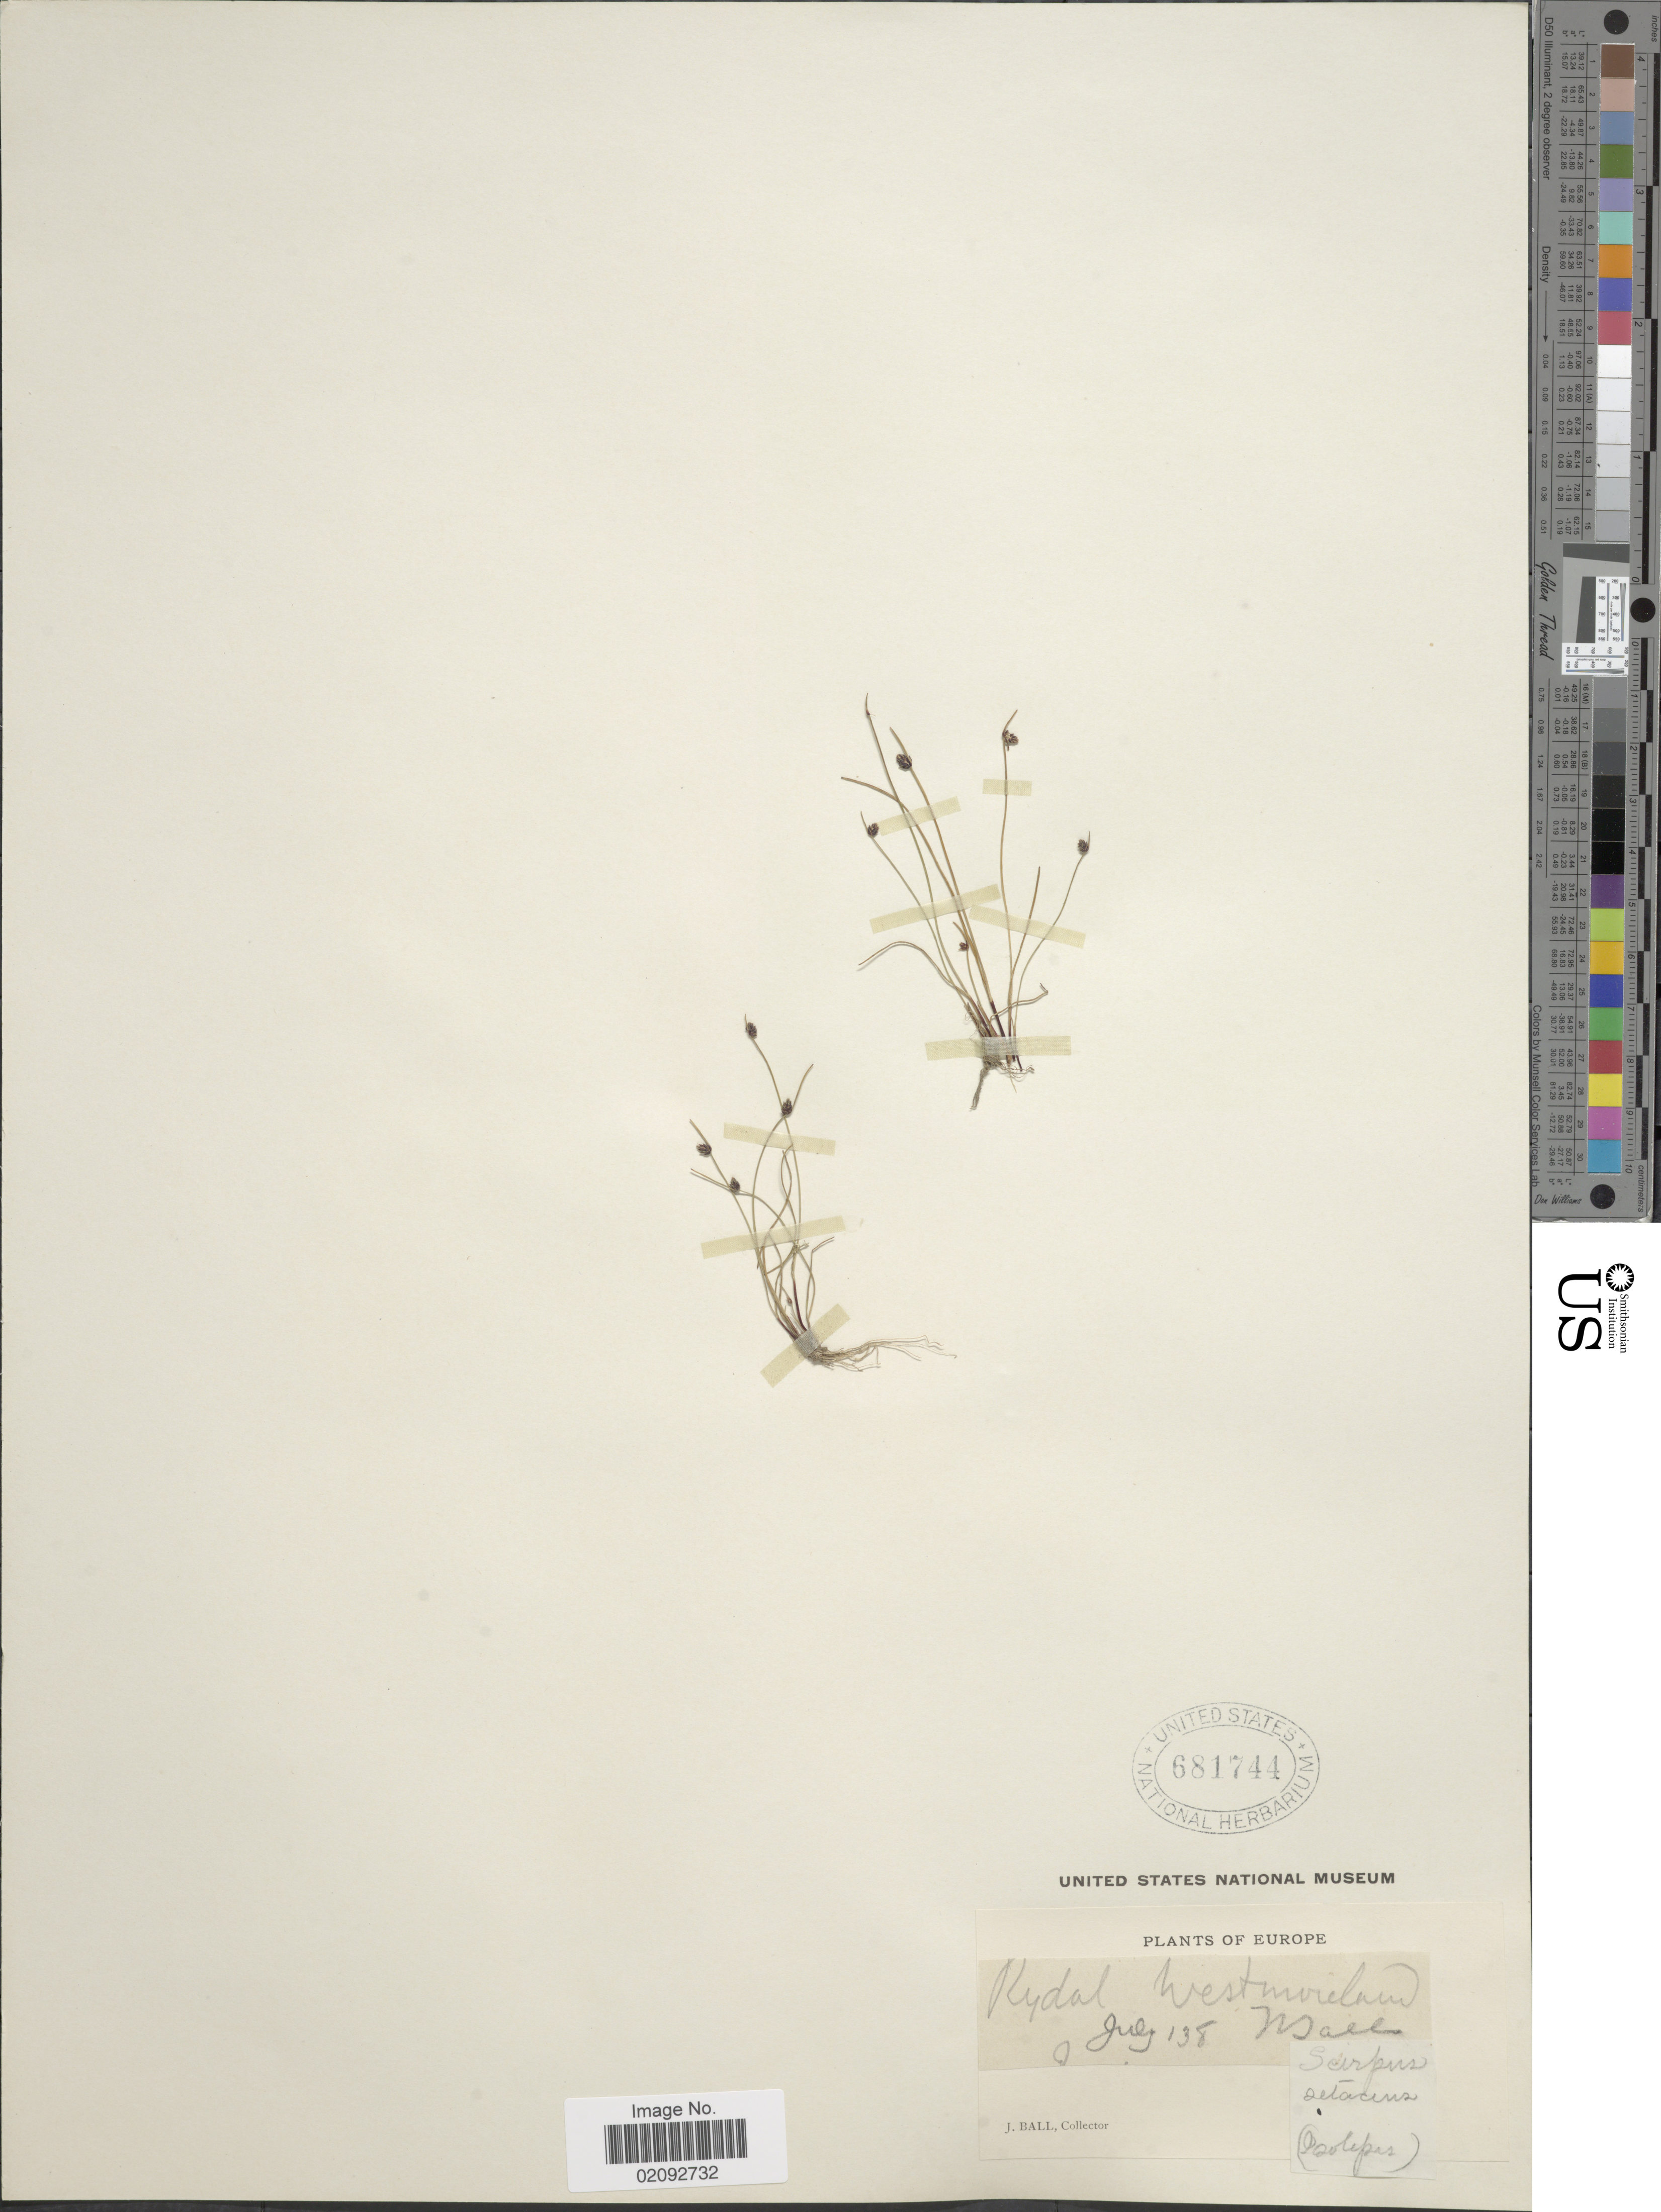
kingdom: Plantae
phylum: Tracheophyta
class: Liliopsida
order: Poales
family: Cyperaceae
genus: Isolepis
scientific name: Isolepis setacea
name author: (L.) R. Br.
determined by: Strong, Mark T., (BOT), Smithsonian Institution - National Museum of Natural History (UNITED STATES)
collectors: J. Ball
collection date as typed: Transcribed d/m/y: /7/38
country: United Kingdom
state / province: England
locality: Rydal Westmoreland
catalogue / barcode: US 681744